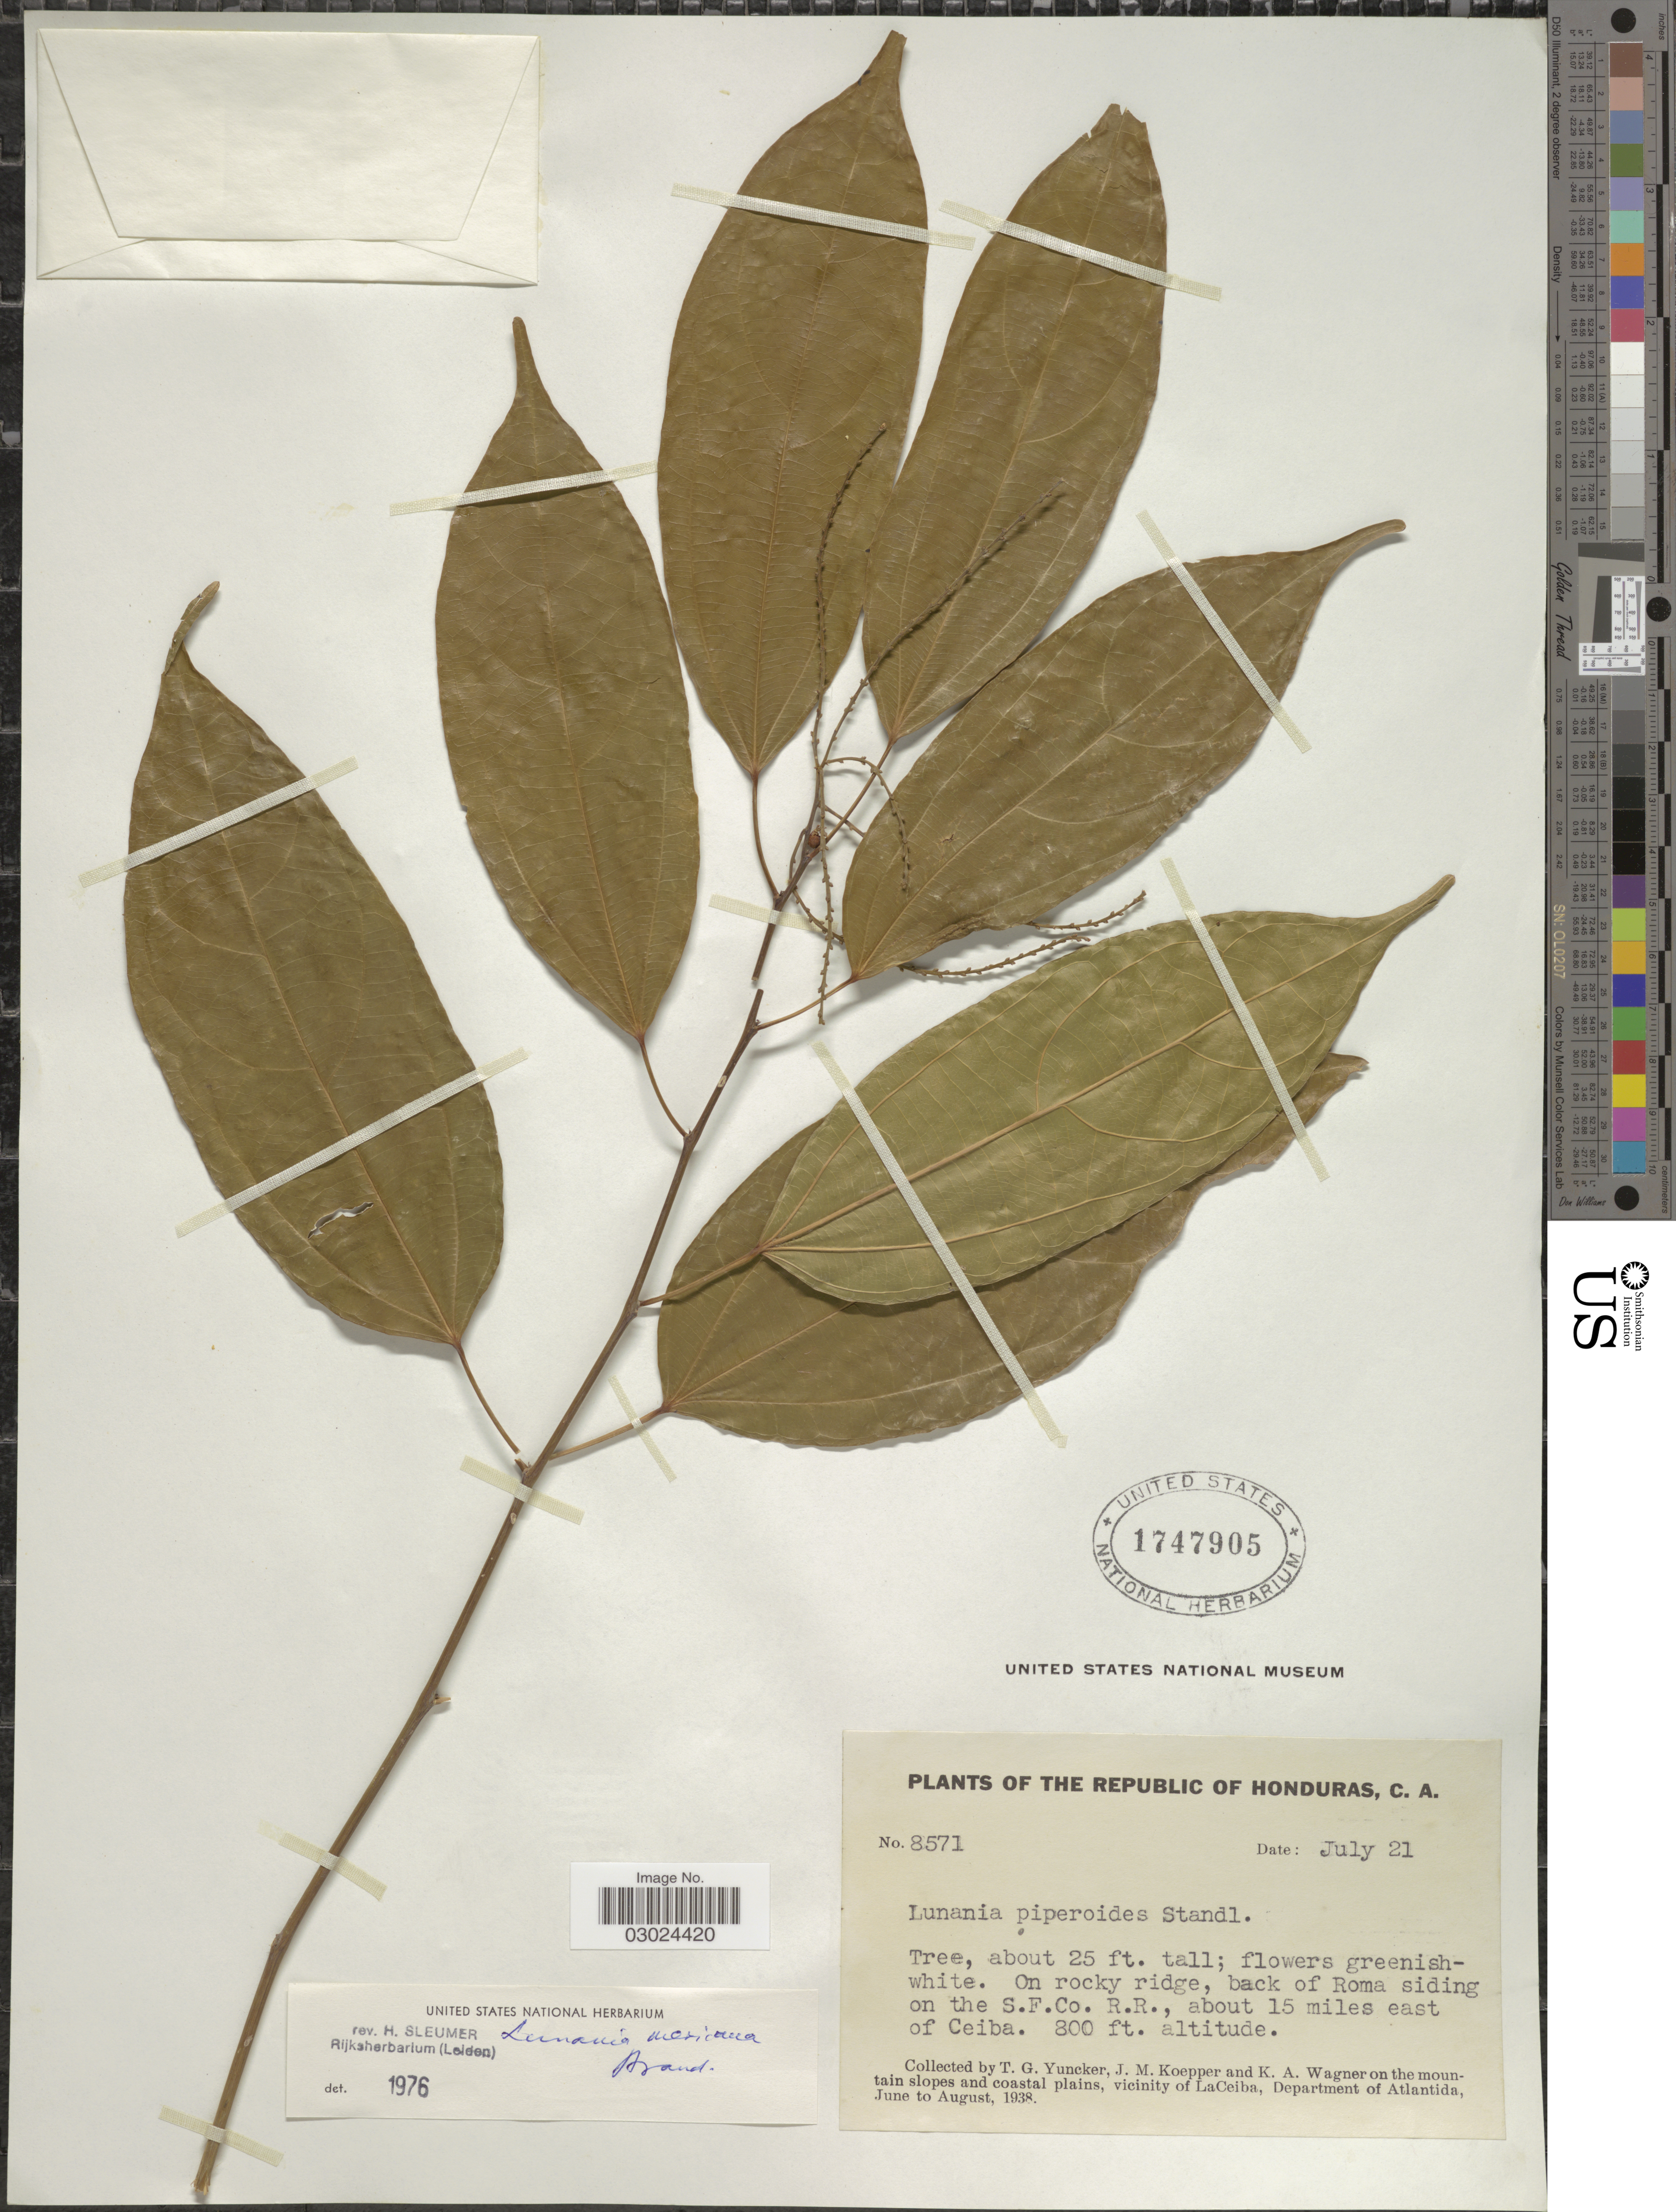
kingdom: Plantae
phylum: Tracheophyta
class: Magnoliopsida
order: Malpighiales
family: Salicaceae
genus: Lunania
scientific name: Lunania mexicana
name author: Brandegee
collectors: T. G. Yuncker, J. M. Koepper & K. A. Wagner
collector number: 8571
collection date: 1938-07-21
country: Puerto Rico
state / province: Ceiba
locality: On rocky ridge, back of Roma siding on the S.F. Co. R.R., about 15 miles east of Ceiba.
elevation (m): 244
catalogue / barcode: US 1747905